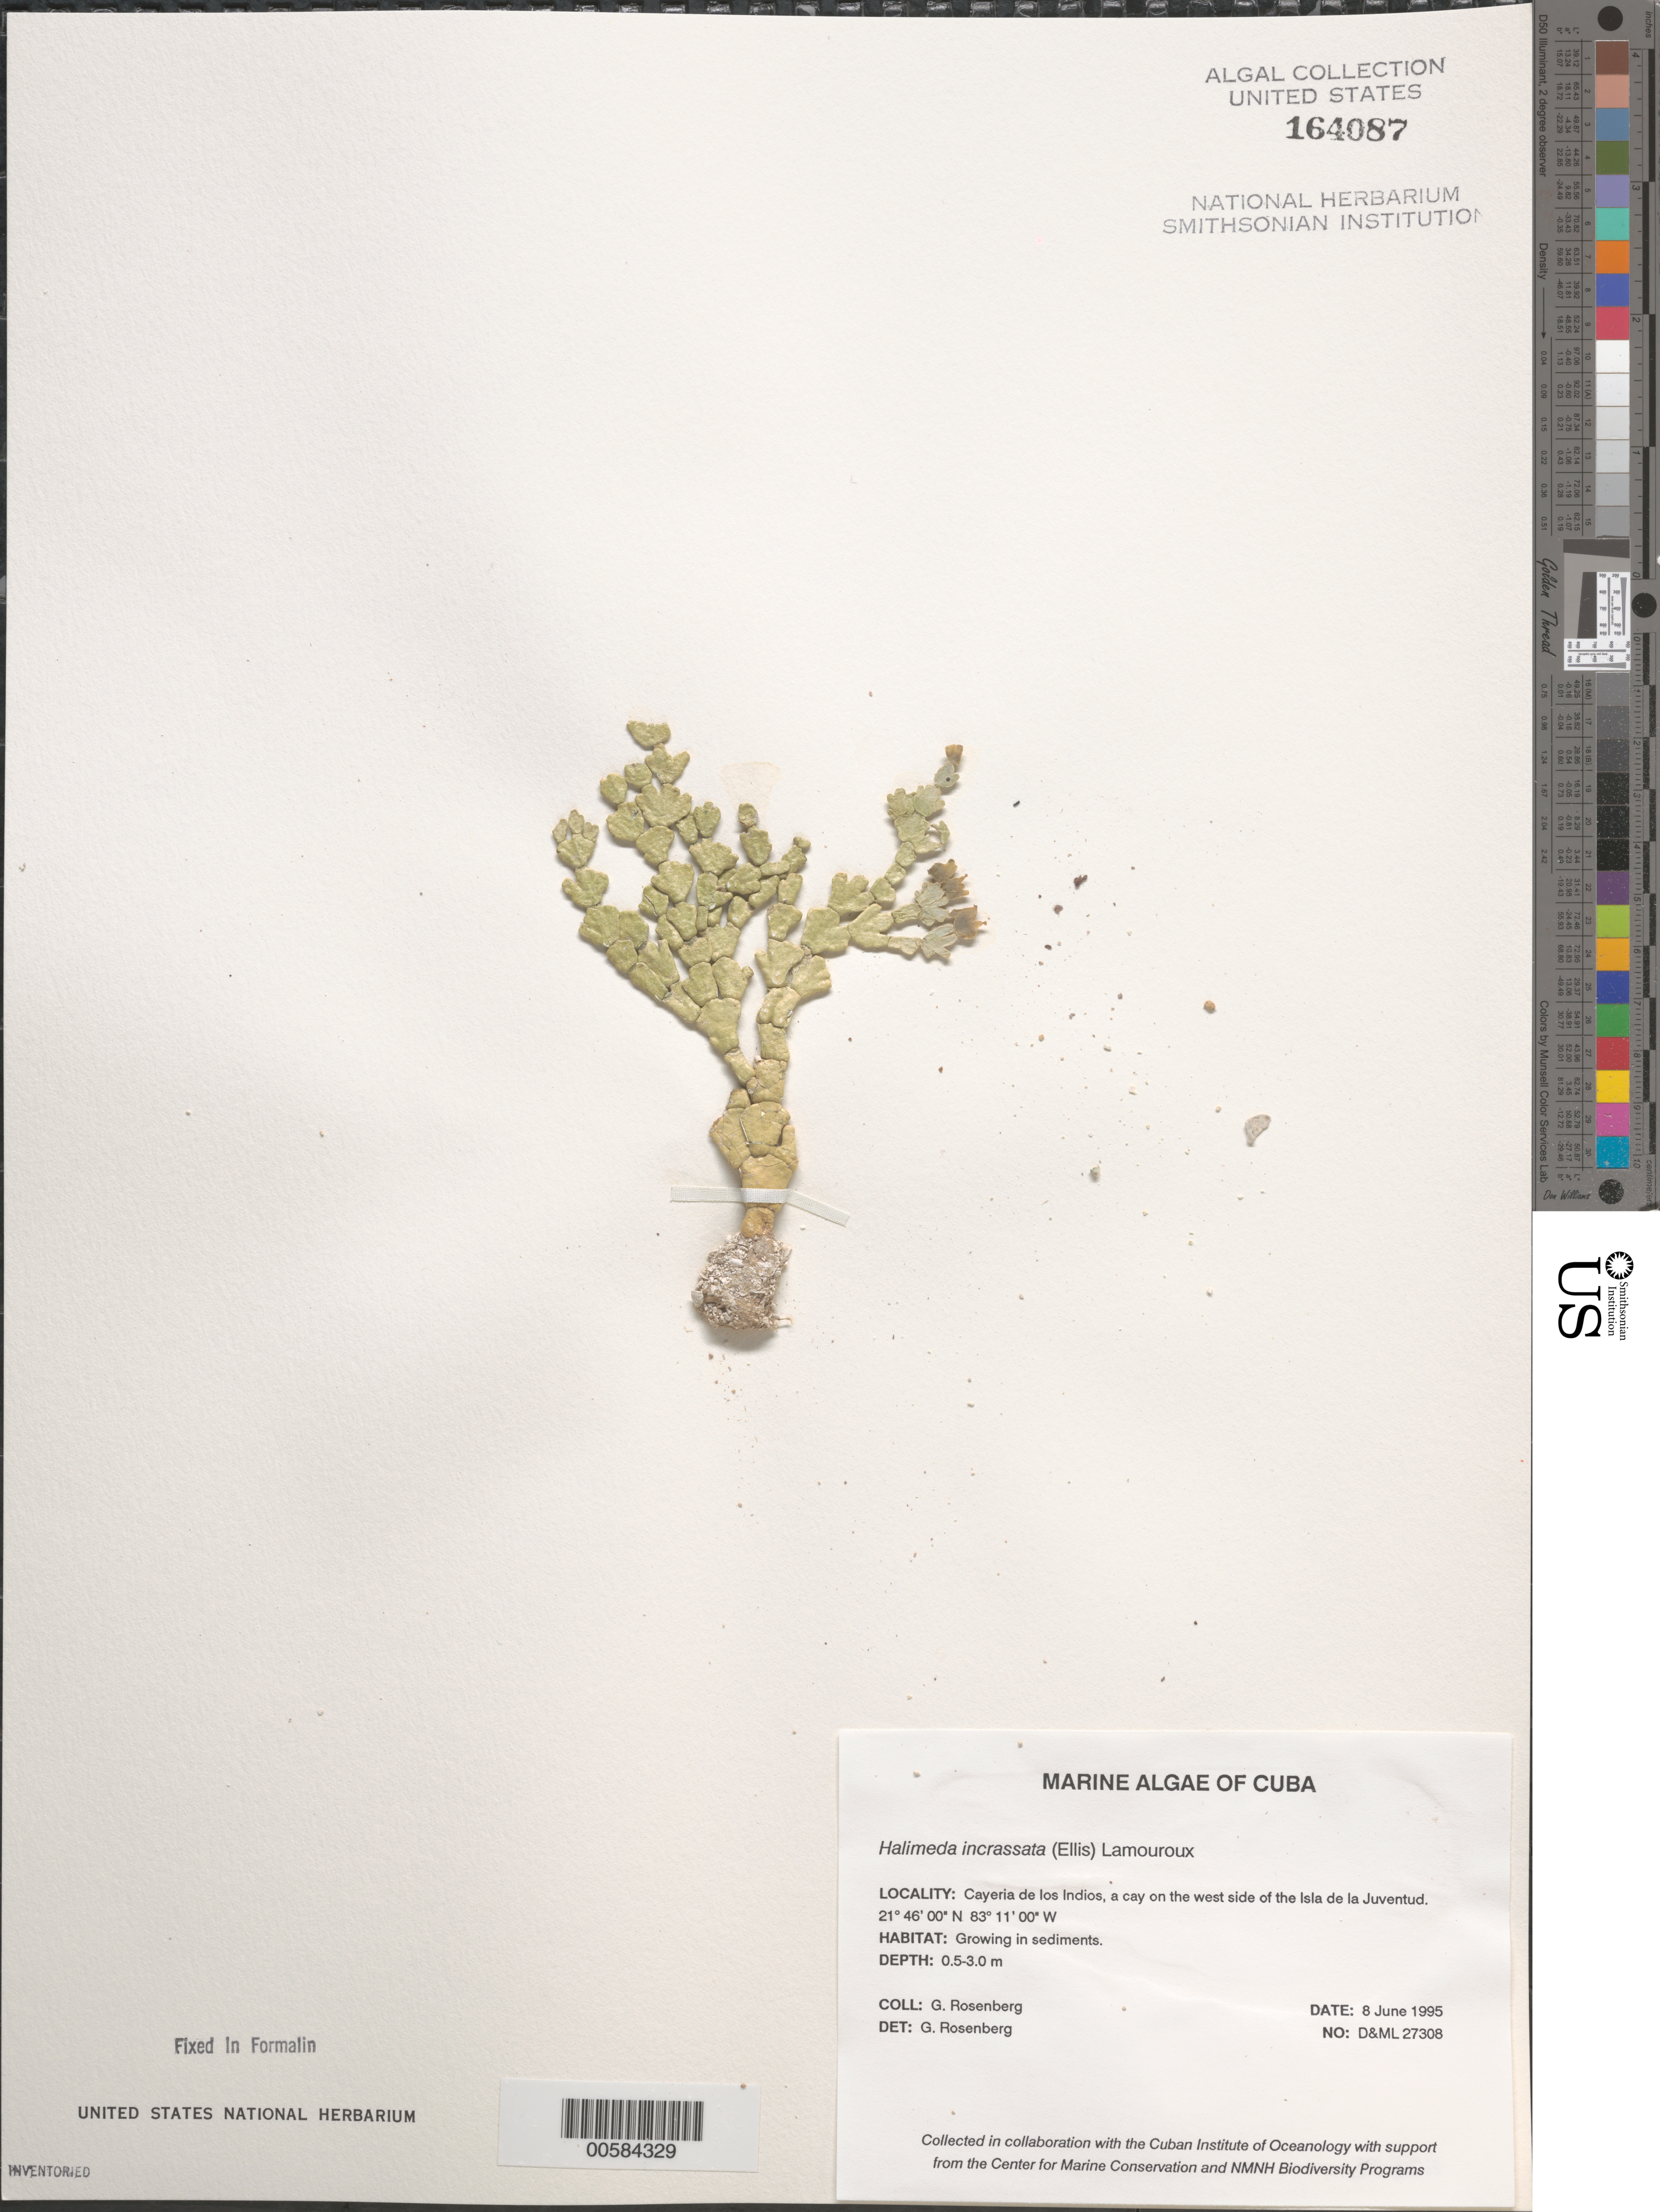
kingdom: Plantae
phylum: Chlorophyta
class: Ulvophyceae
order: Bryopsidales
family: Halimedaceae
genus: Halimeda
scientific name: Halimeda incrassata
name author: (J. Ellis) J.V.Lamouroux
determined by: Rosenberg, G.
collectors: G. Rosenberg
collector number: D&ML 27308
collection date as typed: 08 Jun 1995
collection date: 1995-06-08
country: Cuba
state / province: Isla de La Juventud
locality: Cayeria de los indios, isla de la juventud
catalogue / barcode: US 164087